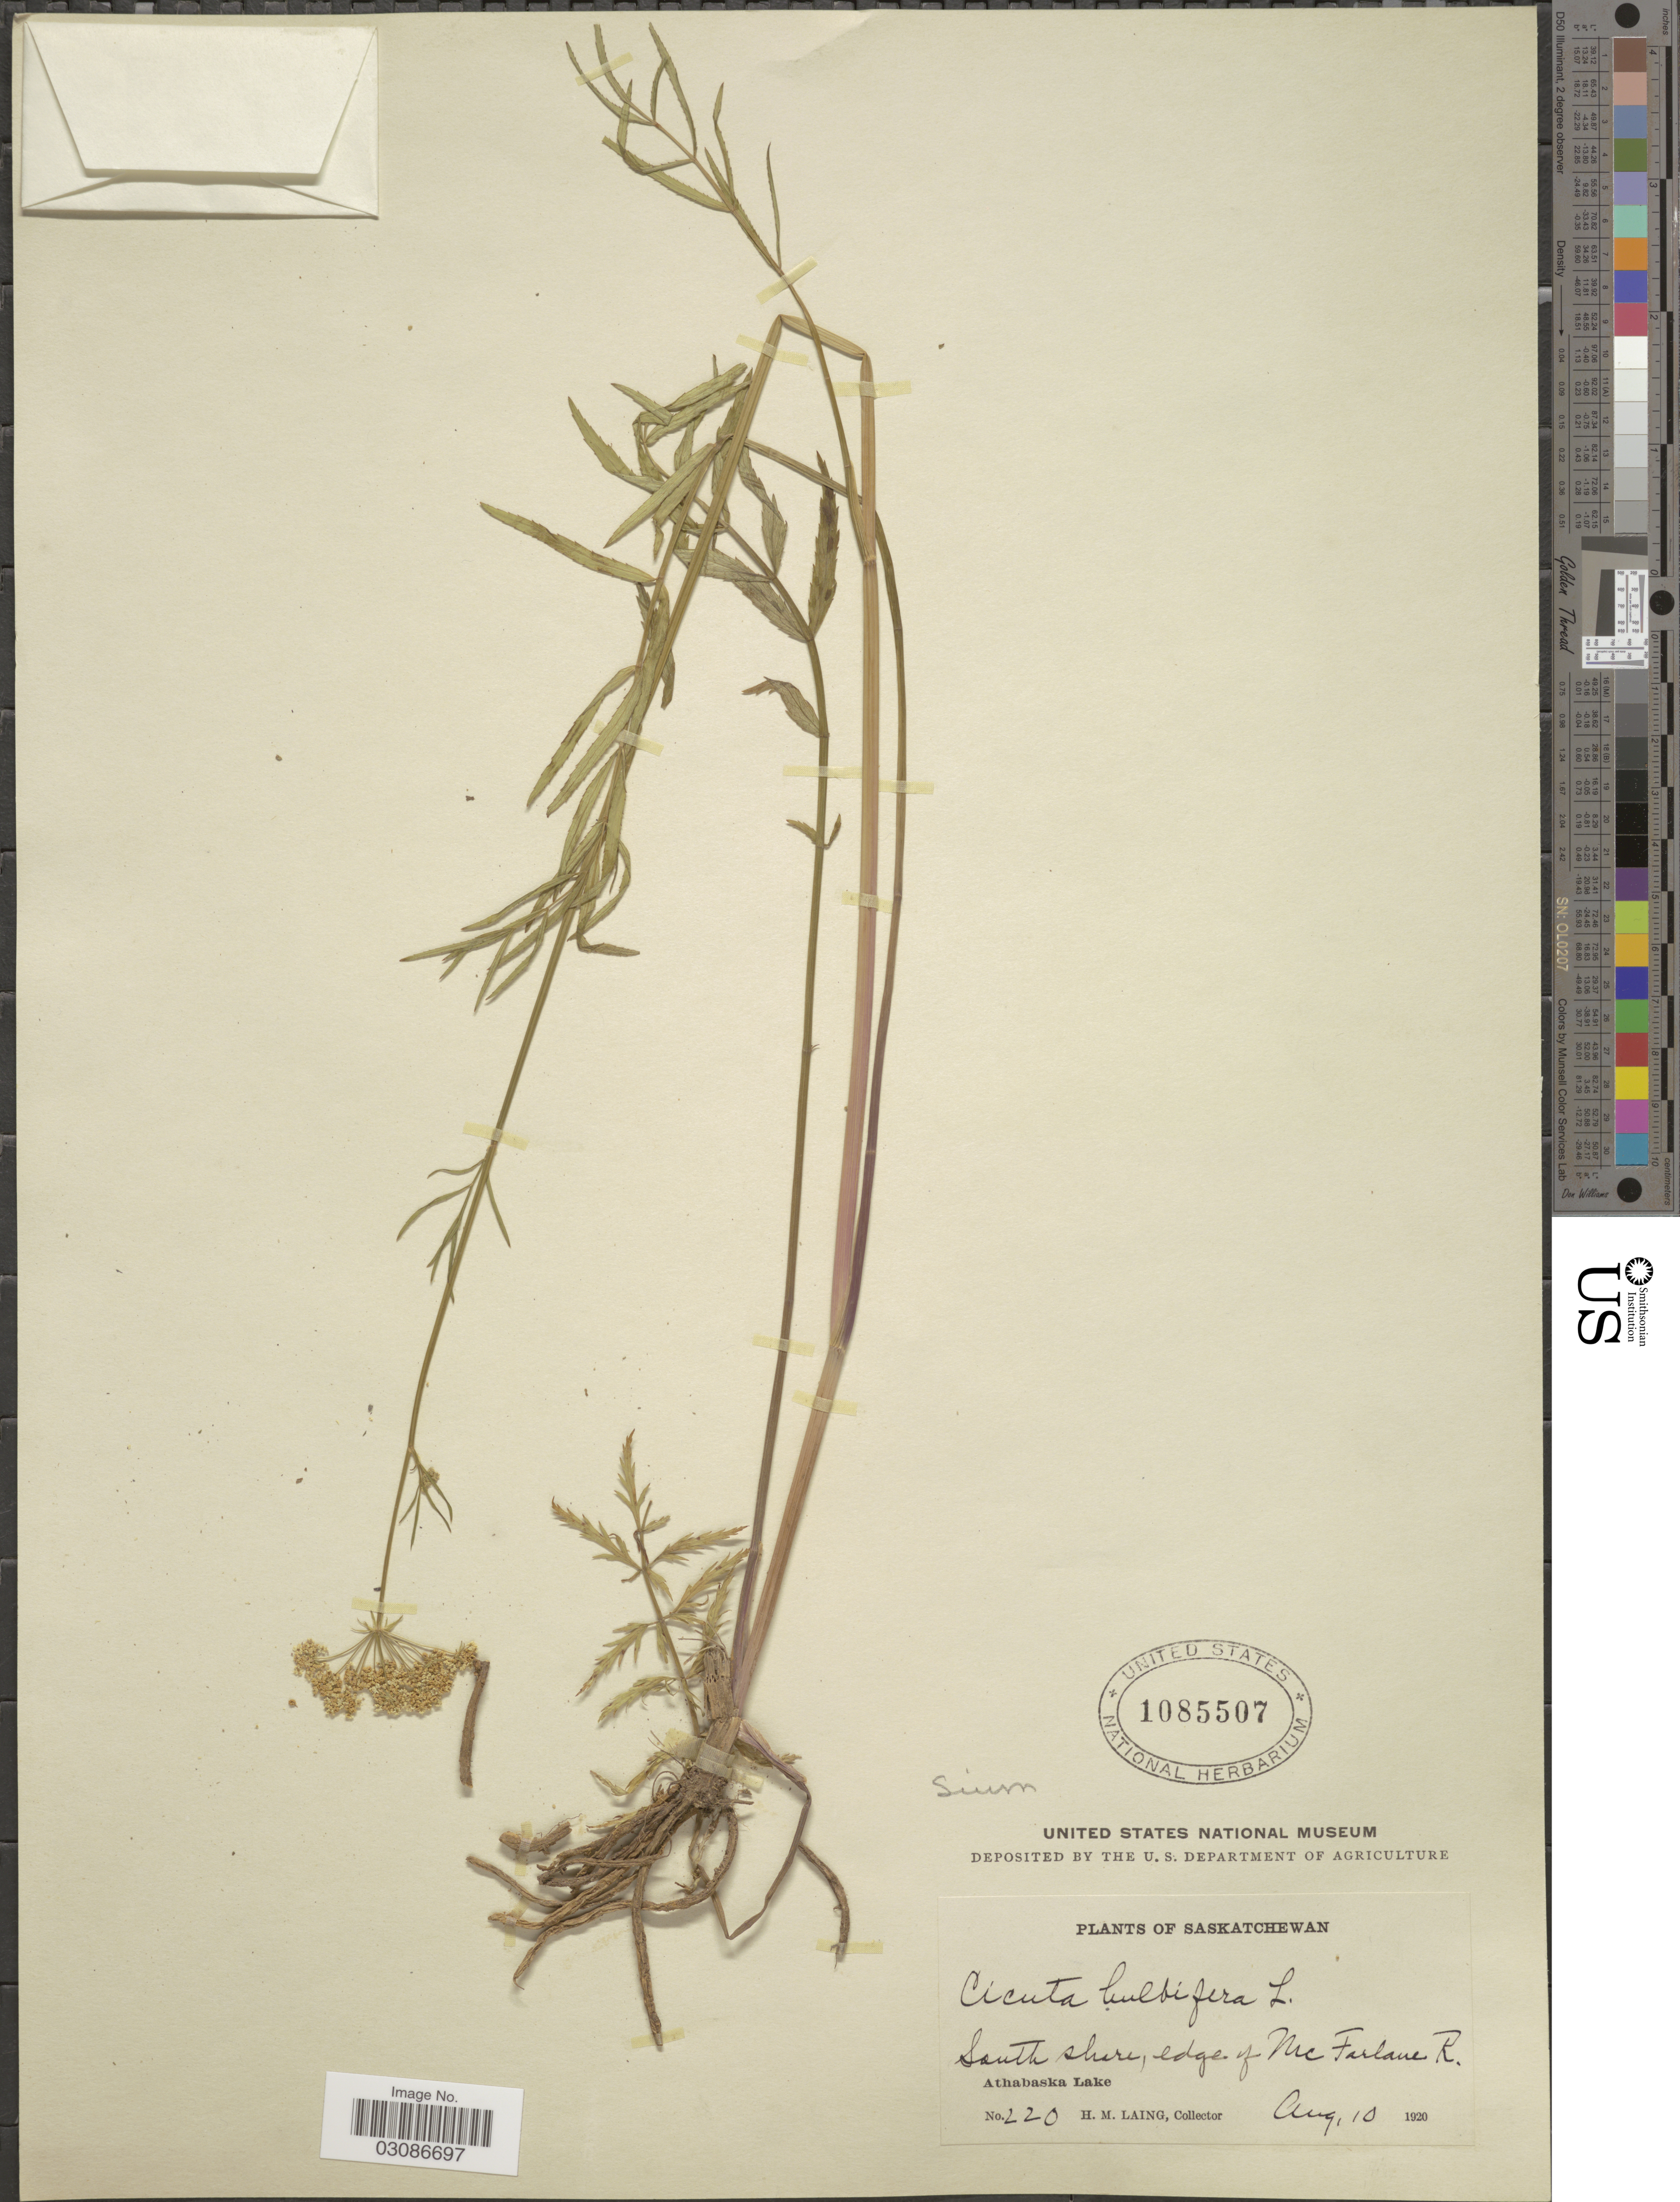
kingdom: Plantae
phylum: Tracheophyta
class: Magnoliopsida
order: Apiales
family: Apiaceae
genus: Sium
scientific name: Sium suave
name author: Walter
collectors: H. Laing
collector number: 220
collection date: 1920-08-10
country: Canada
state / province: Saskatchewan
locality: South Shore, edge of Mc Farlane R. Athabaska Lake.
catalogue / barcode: US 1085507